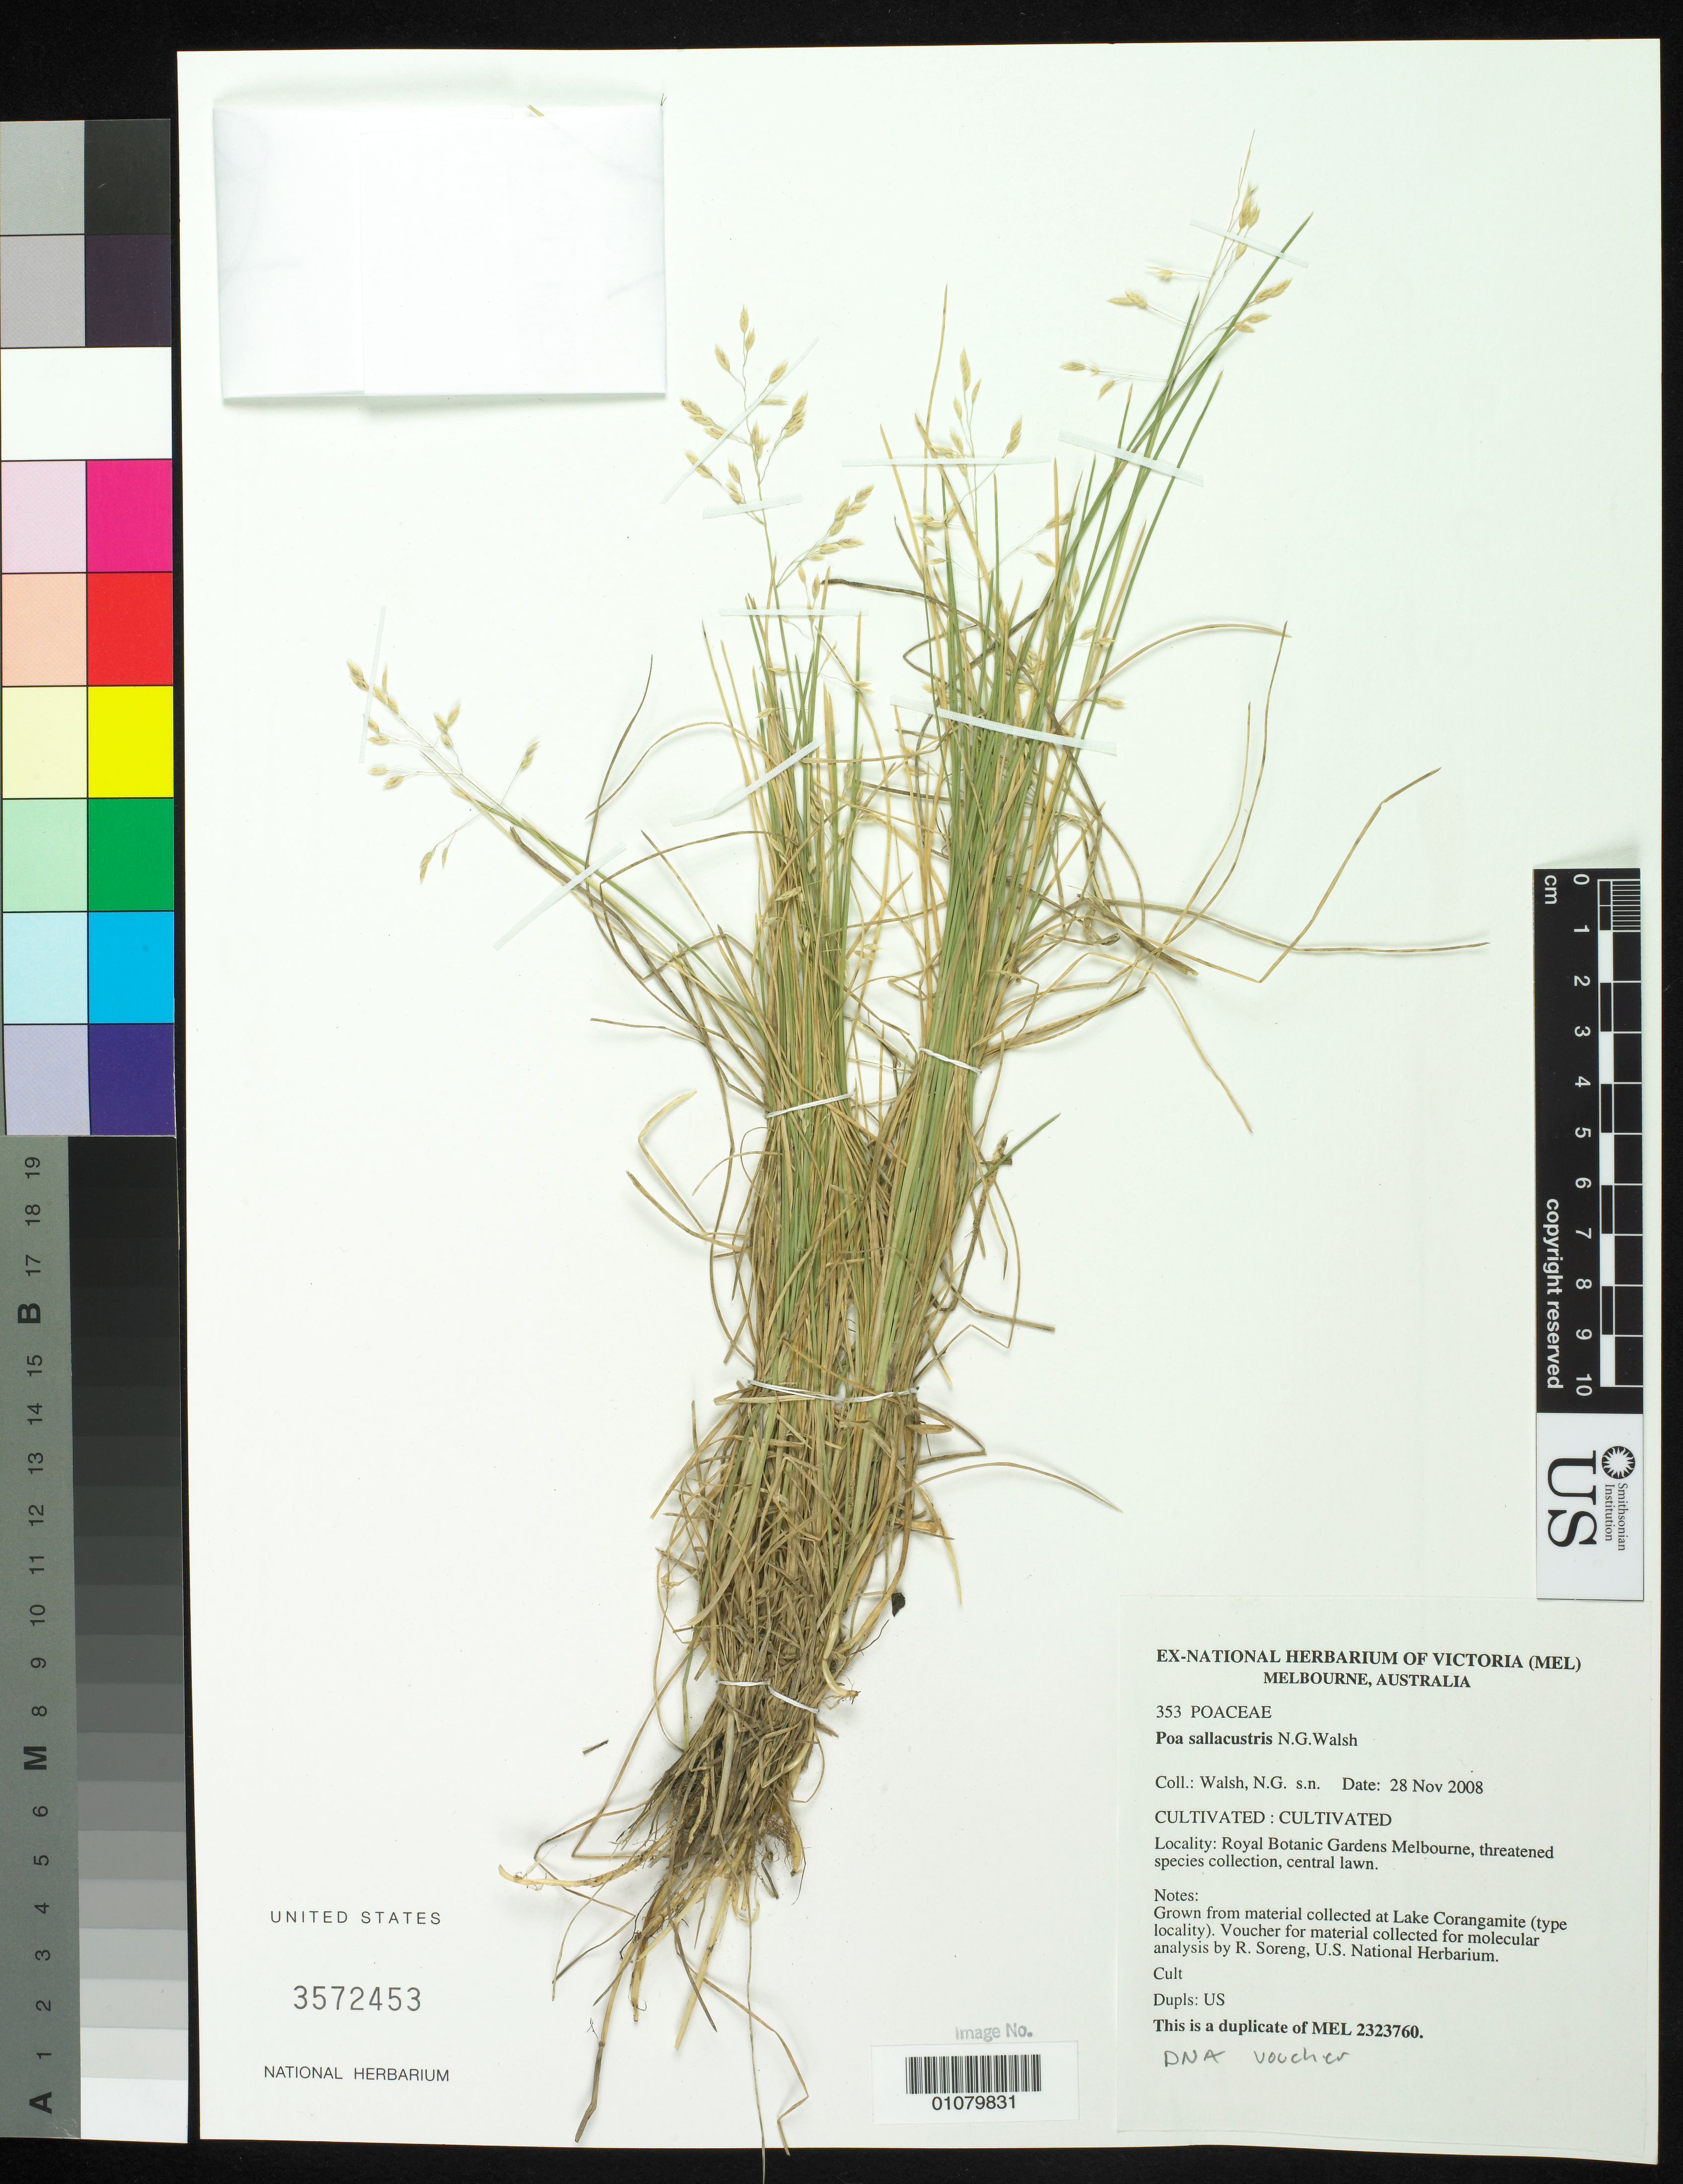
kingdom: Plantae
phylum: Tracheophyta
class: Liliopsida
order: Poales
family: Poaceae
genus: Poa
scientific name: Poa sallacustris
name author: N.G. Walsh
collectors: N. Walsh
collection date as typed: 28 Nov 2008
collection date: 2008-11-28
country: Australia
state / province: Victoria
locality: Royal Botanic Gardens Melbourne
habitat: cultivated.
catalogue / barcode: US 3572453